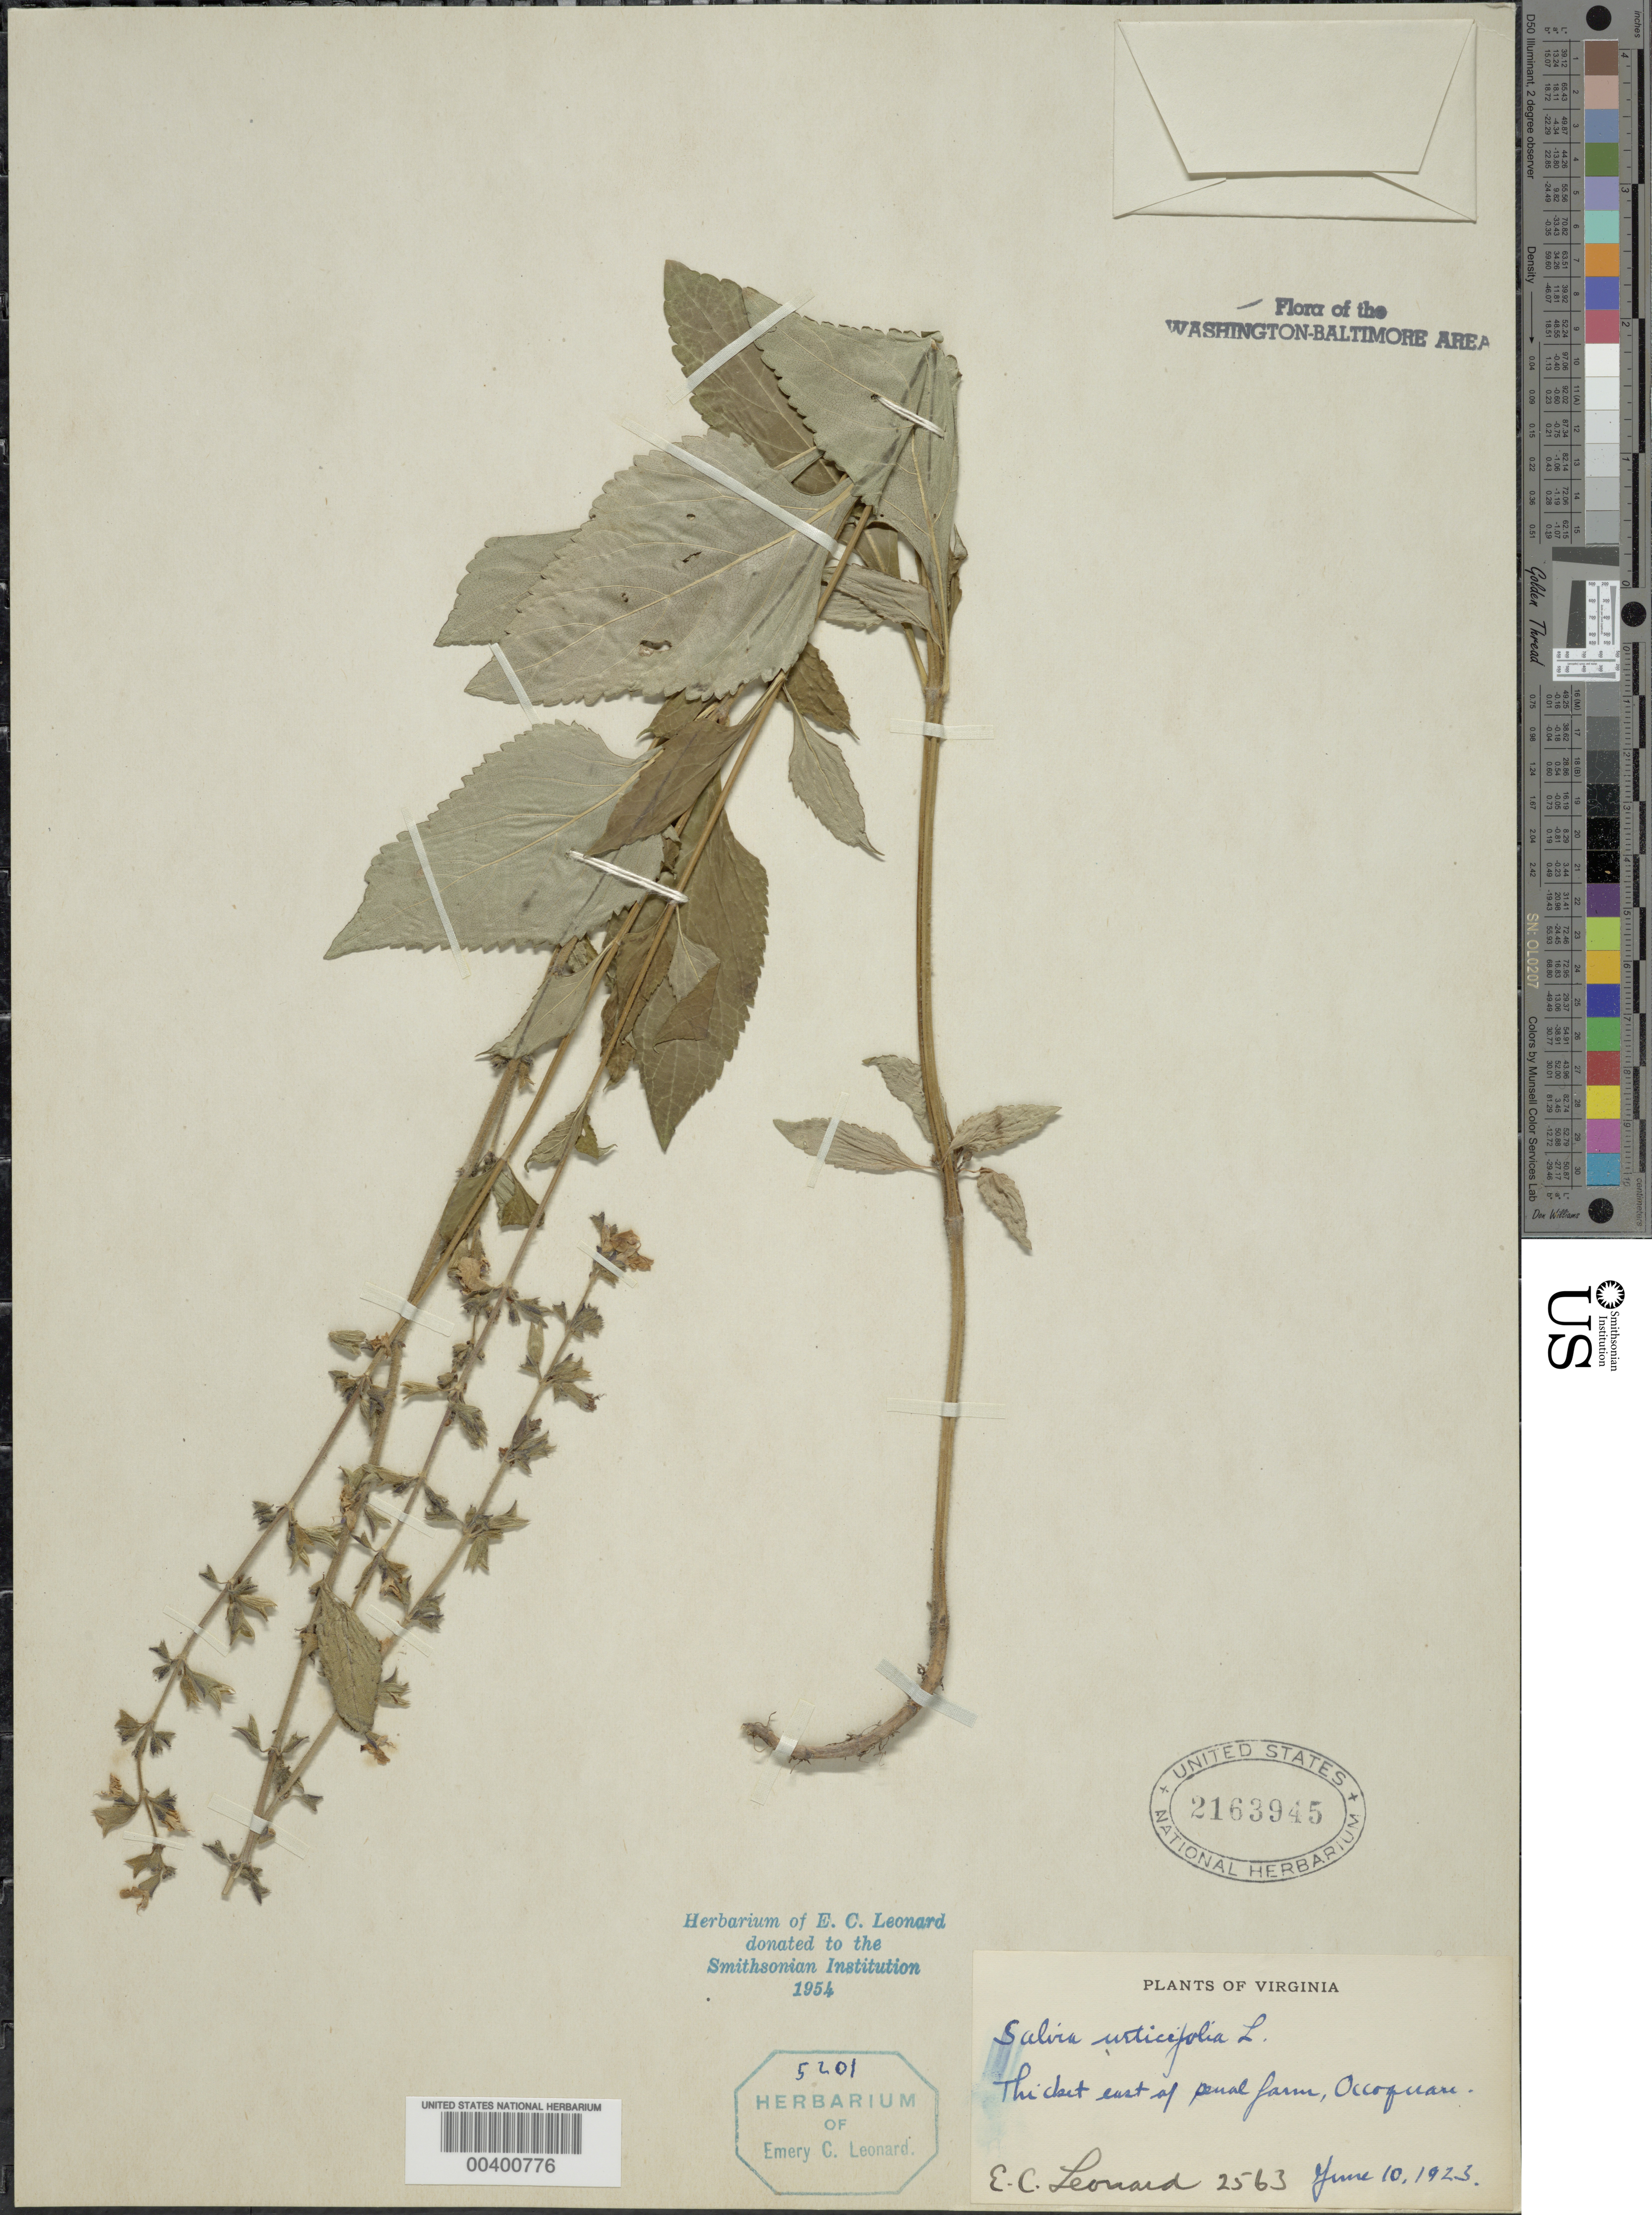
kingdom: Plantae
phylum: Tracheophyta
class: Magnoliopsida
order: Lamiales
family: Lamiaceae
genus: Salvia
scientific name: Salvia urticifolia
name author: L.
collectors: E. C. Leonard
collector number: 2563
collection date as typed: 10 Jun 1923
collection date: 1923-06-10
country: United States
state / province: Virginia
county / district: Prince William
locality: Occoquan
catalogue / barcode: US 2163945